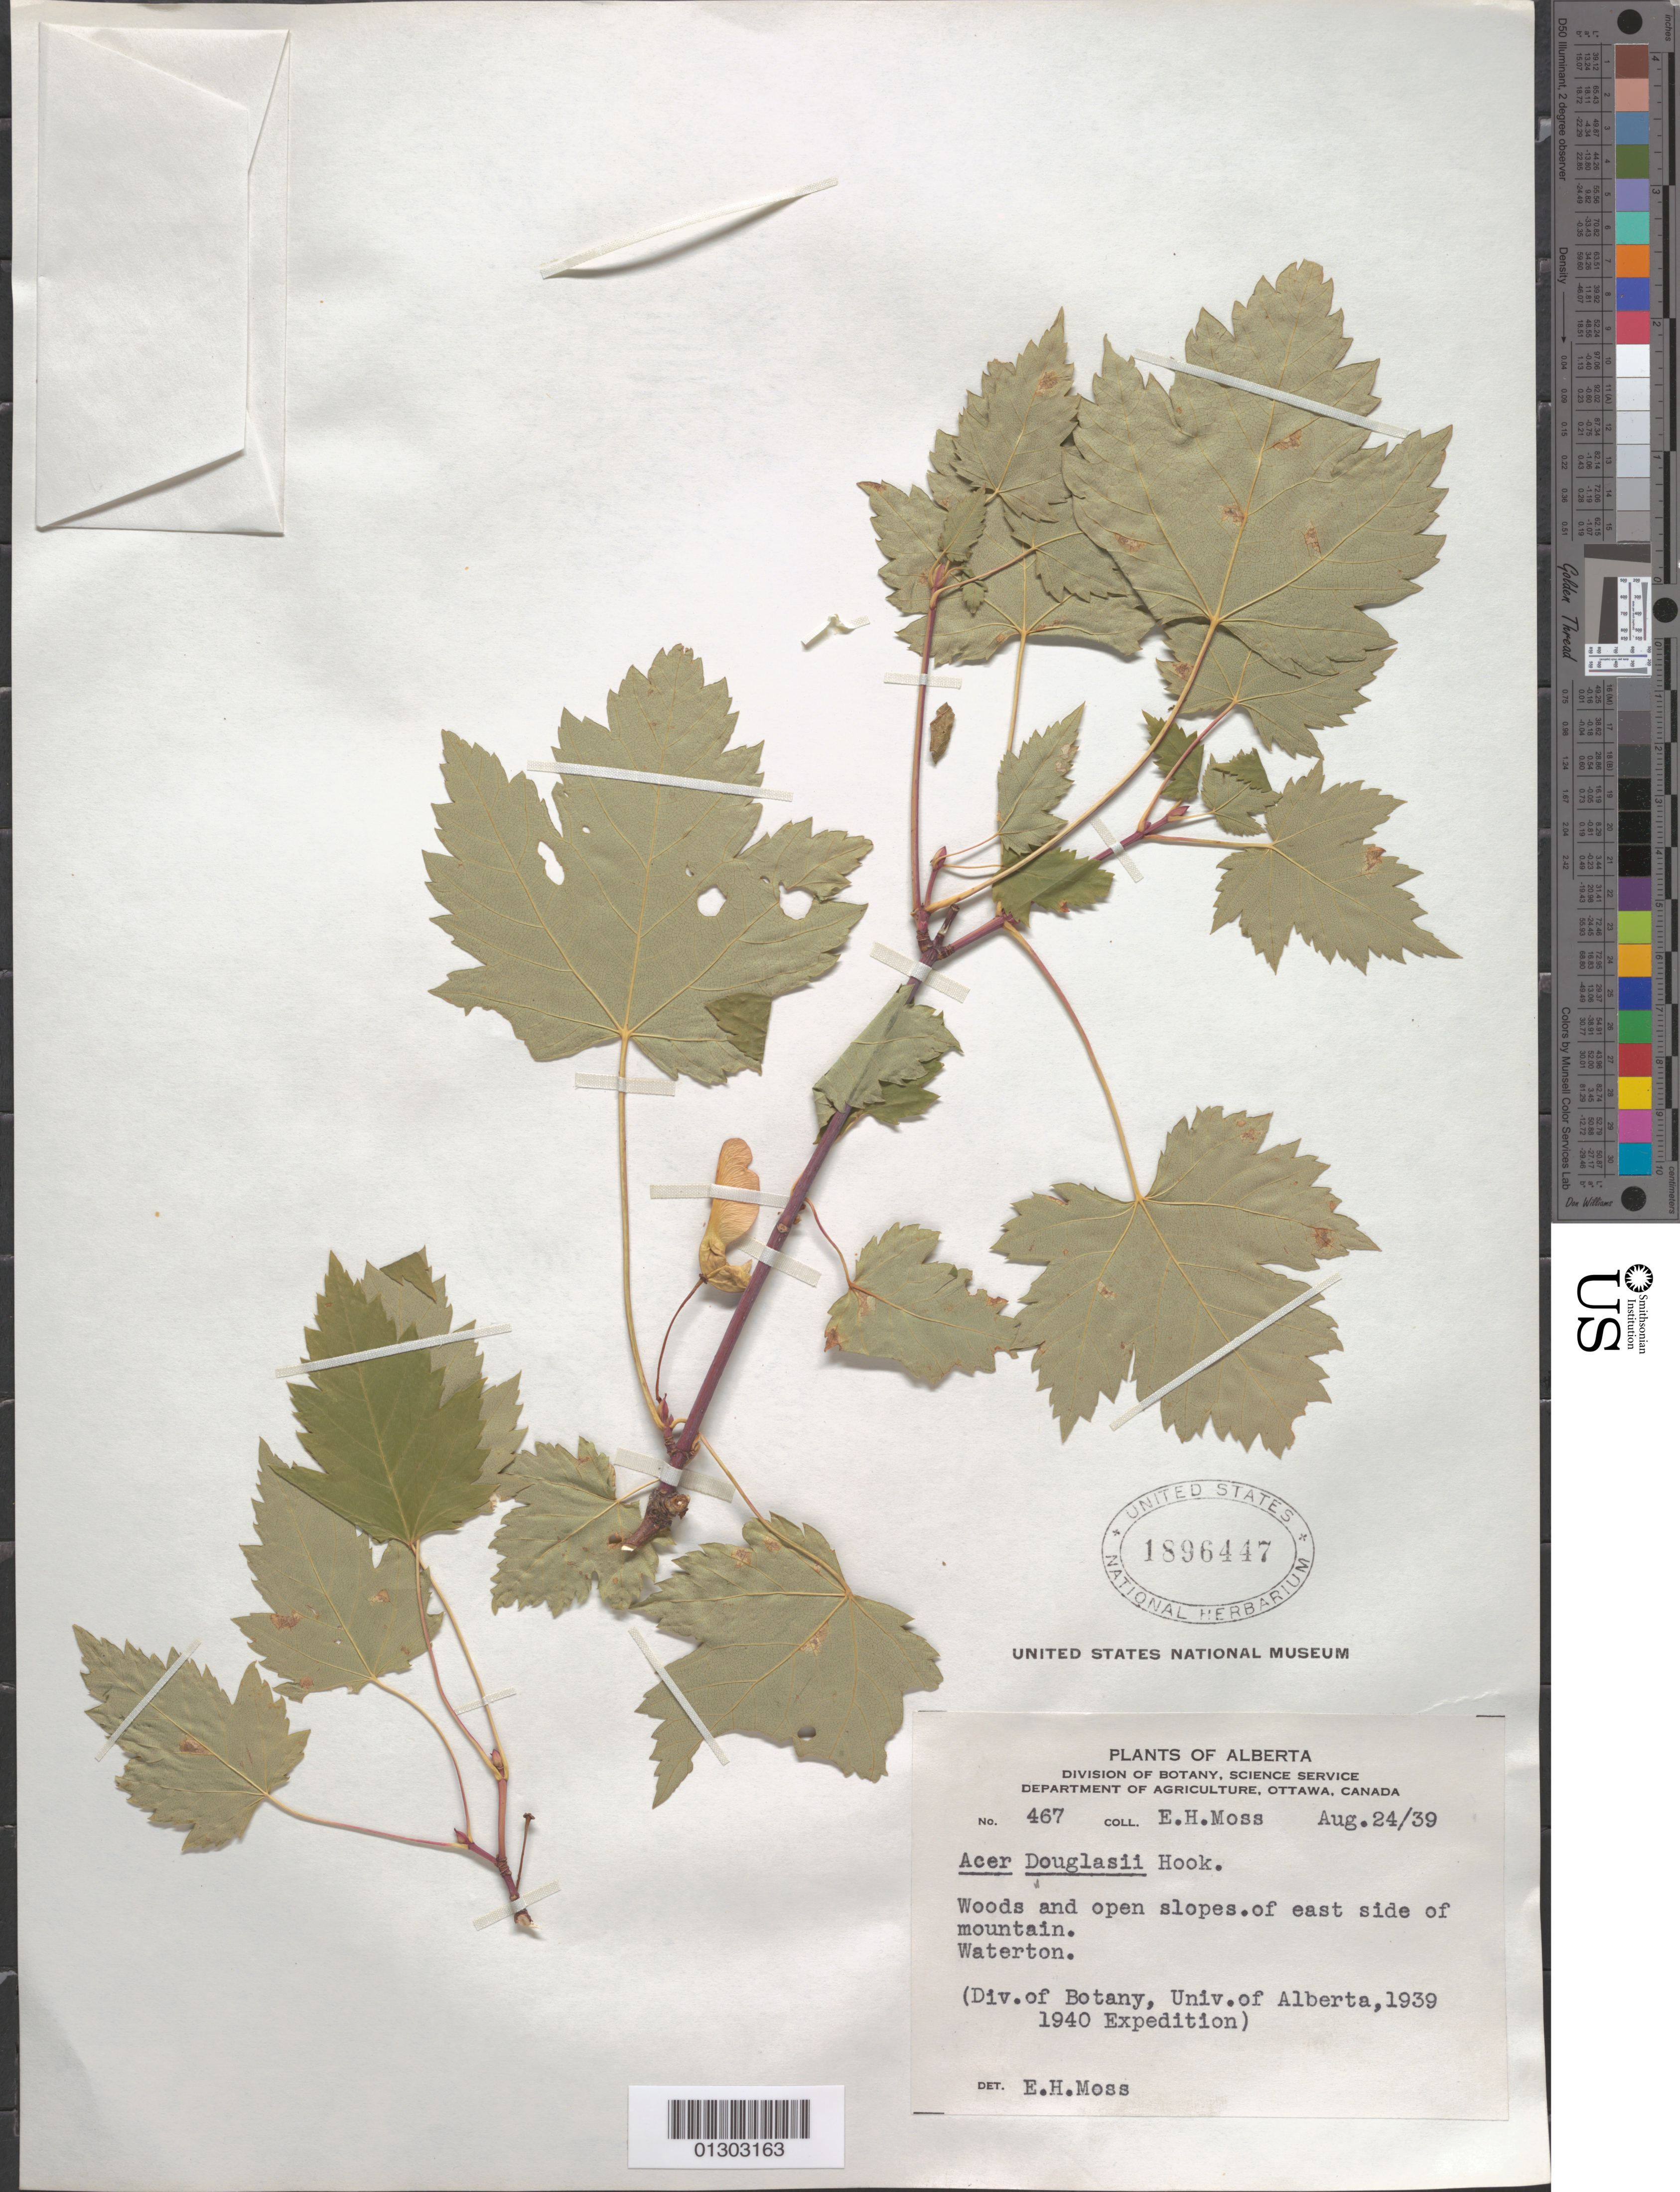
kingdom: Plantae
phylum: Tracheophyta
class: Magnoliopsida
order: Sapindales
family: Sapindaceae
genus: Acer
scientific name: Acer glabrum var. douglasii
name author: (Hook.) Dippel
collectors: E. Moss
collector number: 467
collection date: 1939-08-24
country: Canada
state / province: Alberta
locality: Waterton, E side of mountain.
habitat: Woods and open slopes of E side of mountain.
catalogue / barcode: US 1896447